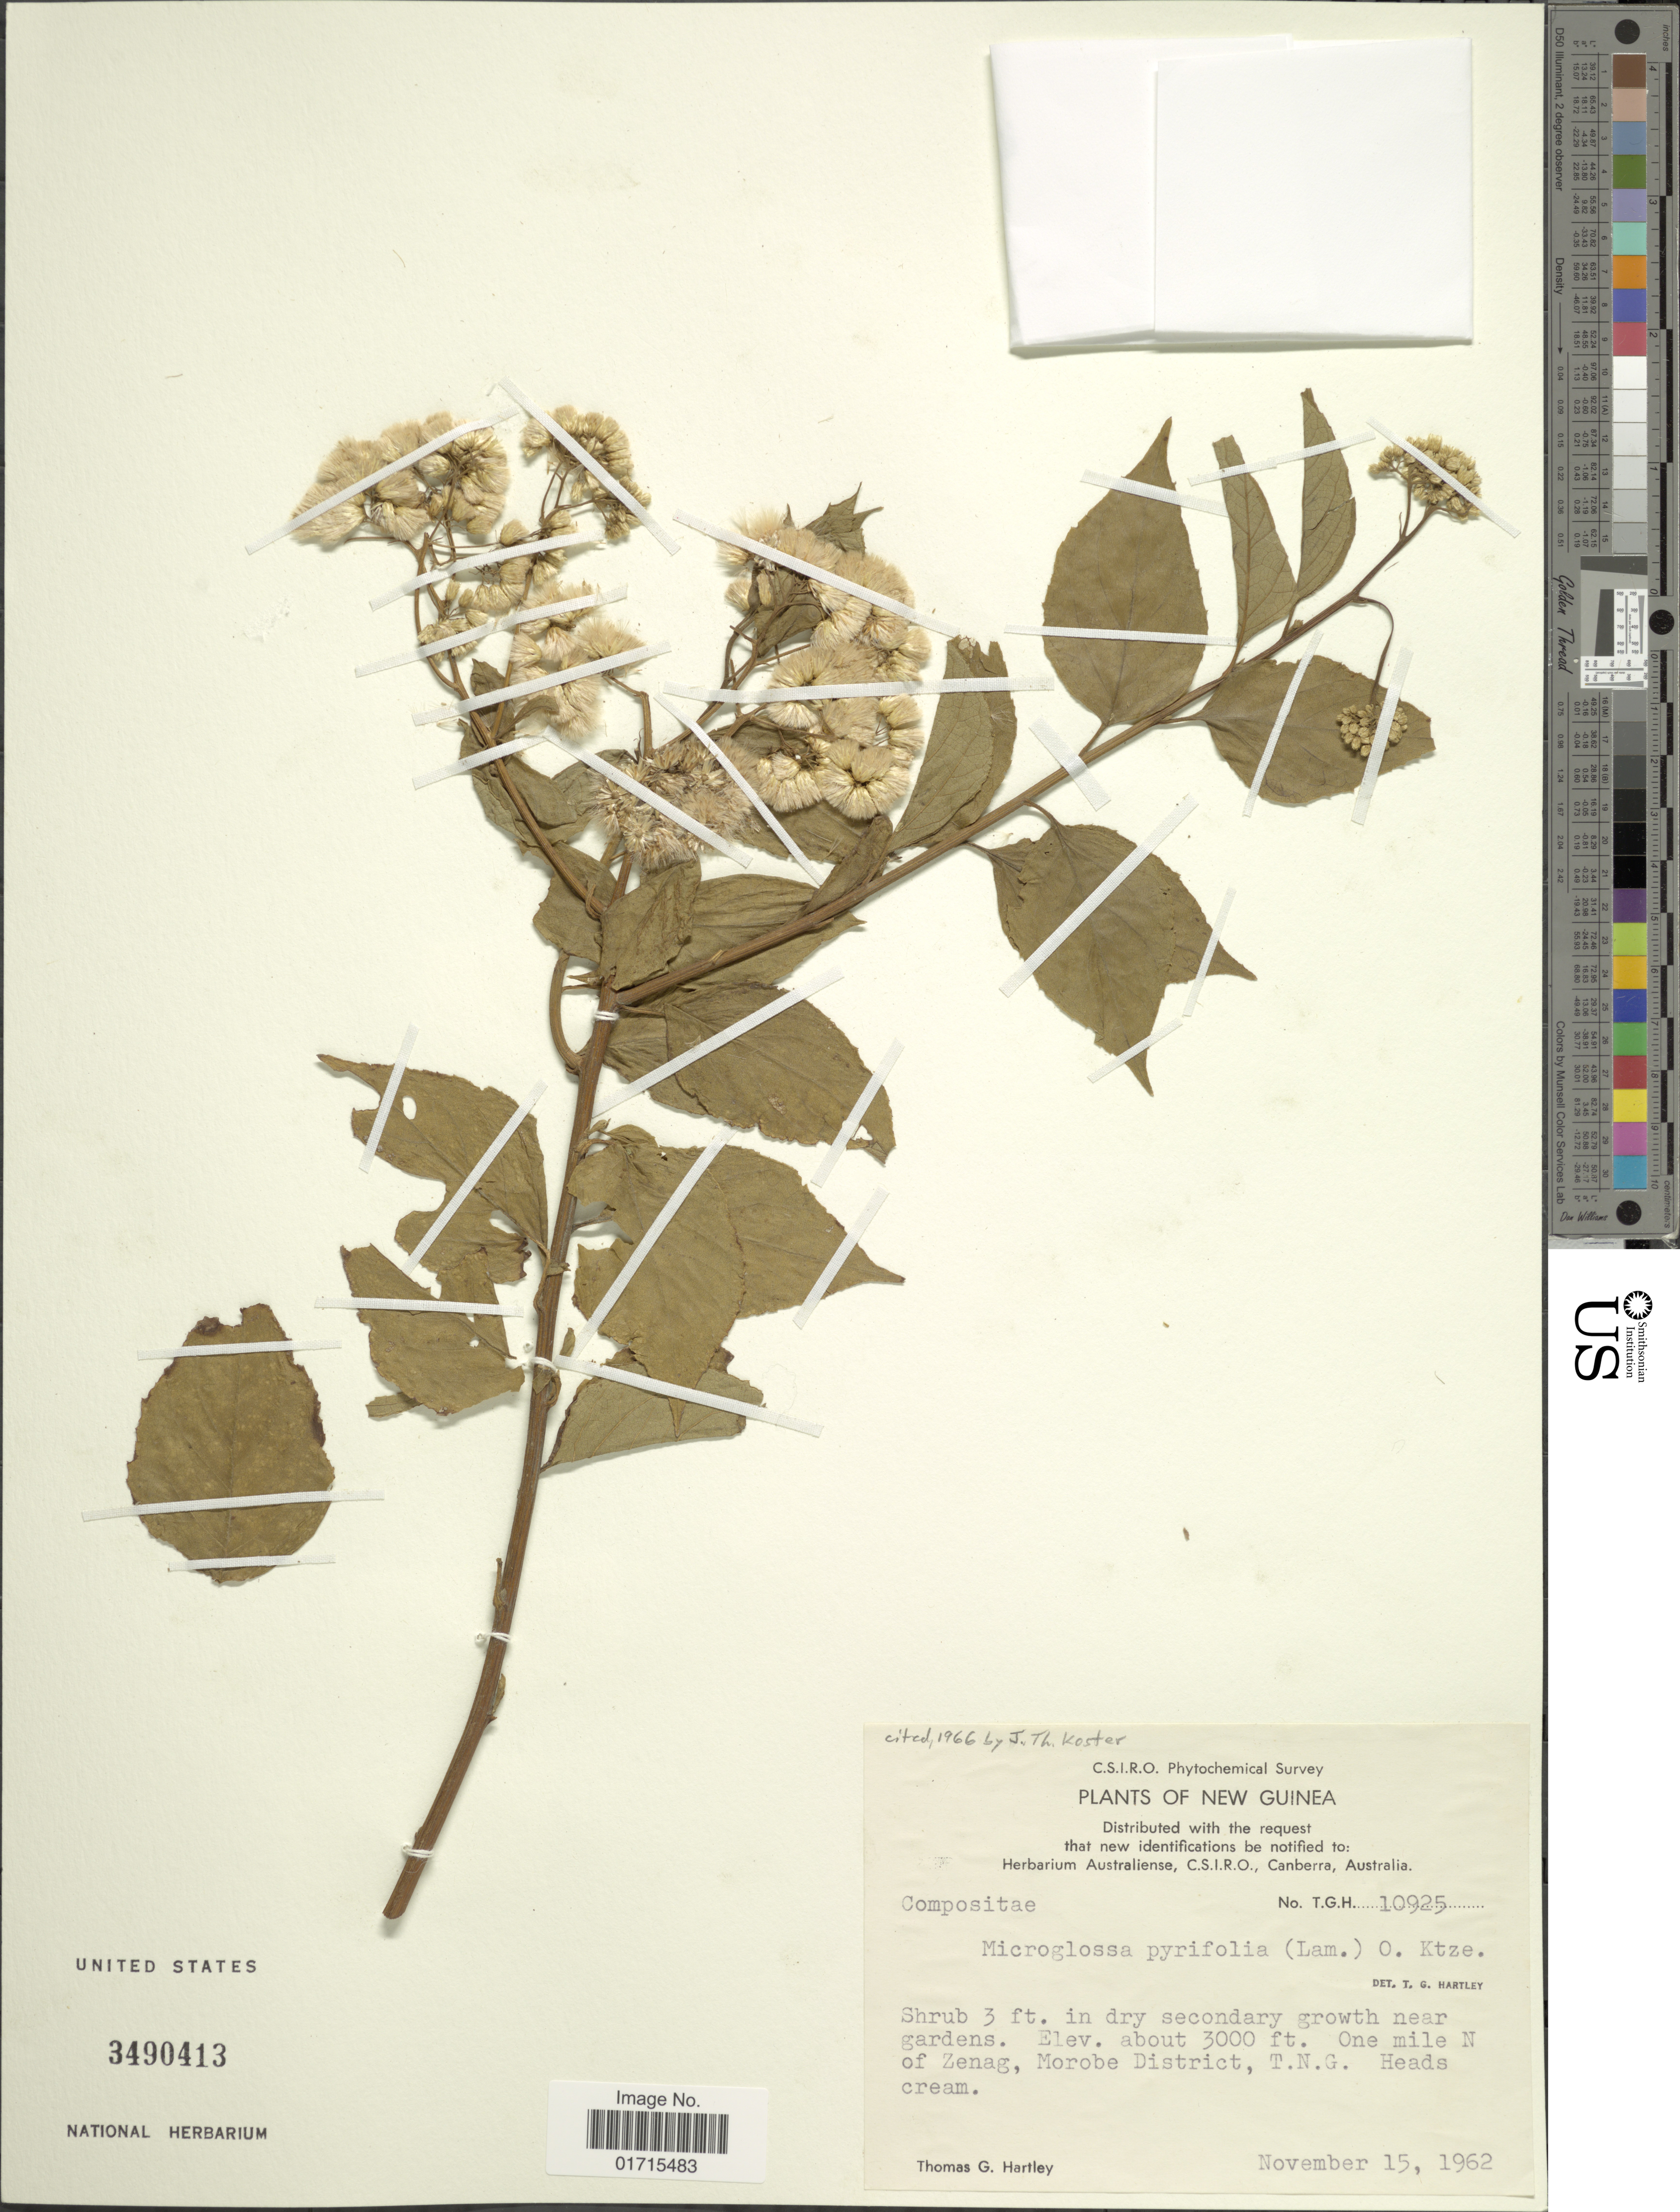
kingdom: Plantae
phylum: Tracheophyta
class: Magnoliopsida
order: Asterales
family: Asteraceae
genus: Microglossa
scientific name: Microglossa pyrifolia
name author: (Lam.) Kuntze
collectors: T. G. Hartley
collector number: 10925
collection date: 1962-11-15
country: Papua New Guinea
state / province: Morobe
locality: New Guinea. One mile N of Zenag, Morobe District, T. N. G.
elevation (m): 914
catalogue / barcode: US 3490413